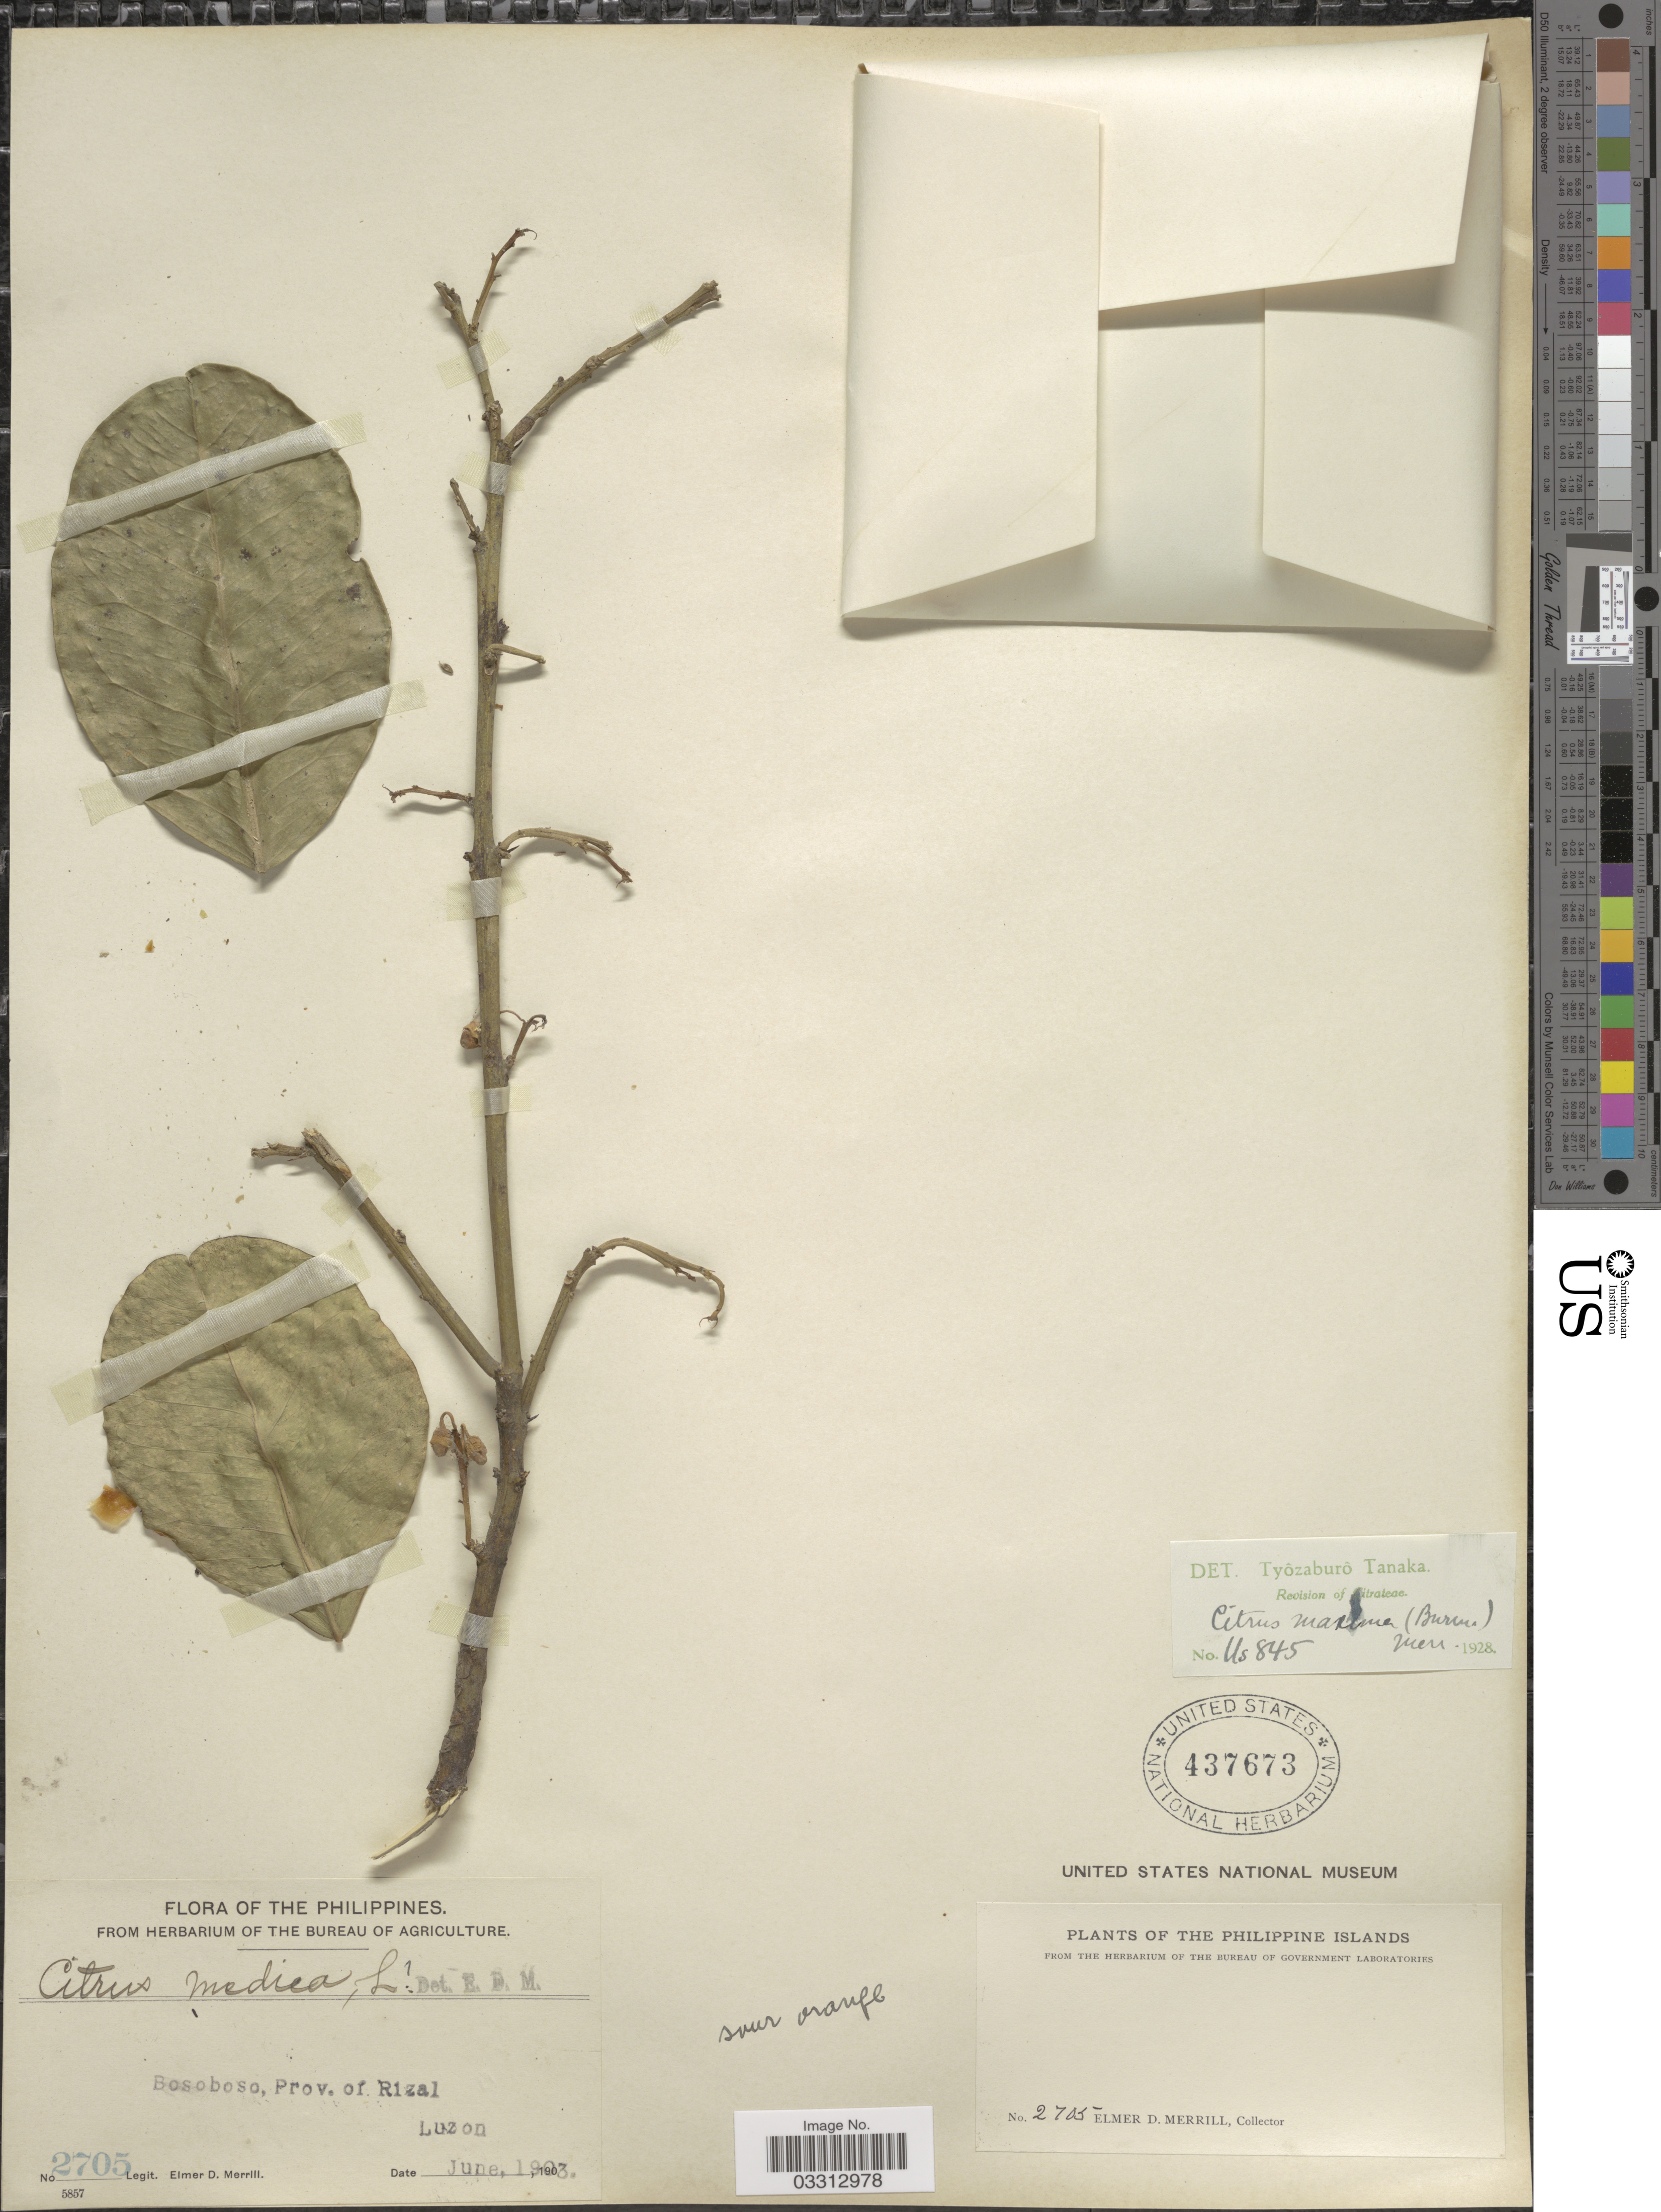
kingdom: Plantae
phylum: Tracheophyta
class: Magnoliopsida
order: Sapindales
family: Rutaceae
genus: Citrus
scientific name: Citrus maxima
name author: (Burm.) Merr.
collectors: E. D. Merrill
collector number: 2705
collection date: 1903-06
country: Philippines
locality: Bosoboso, Prov. of Rizal Luzon.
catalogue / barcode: US 437673